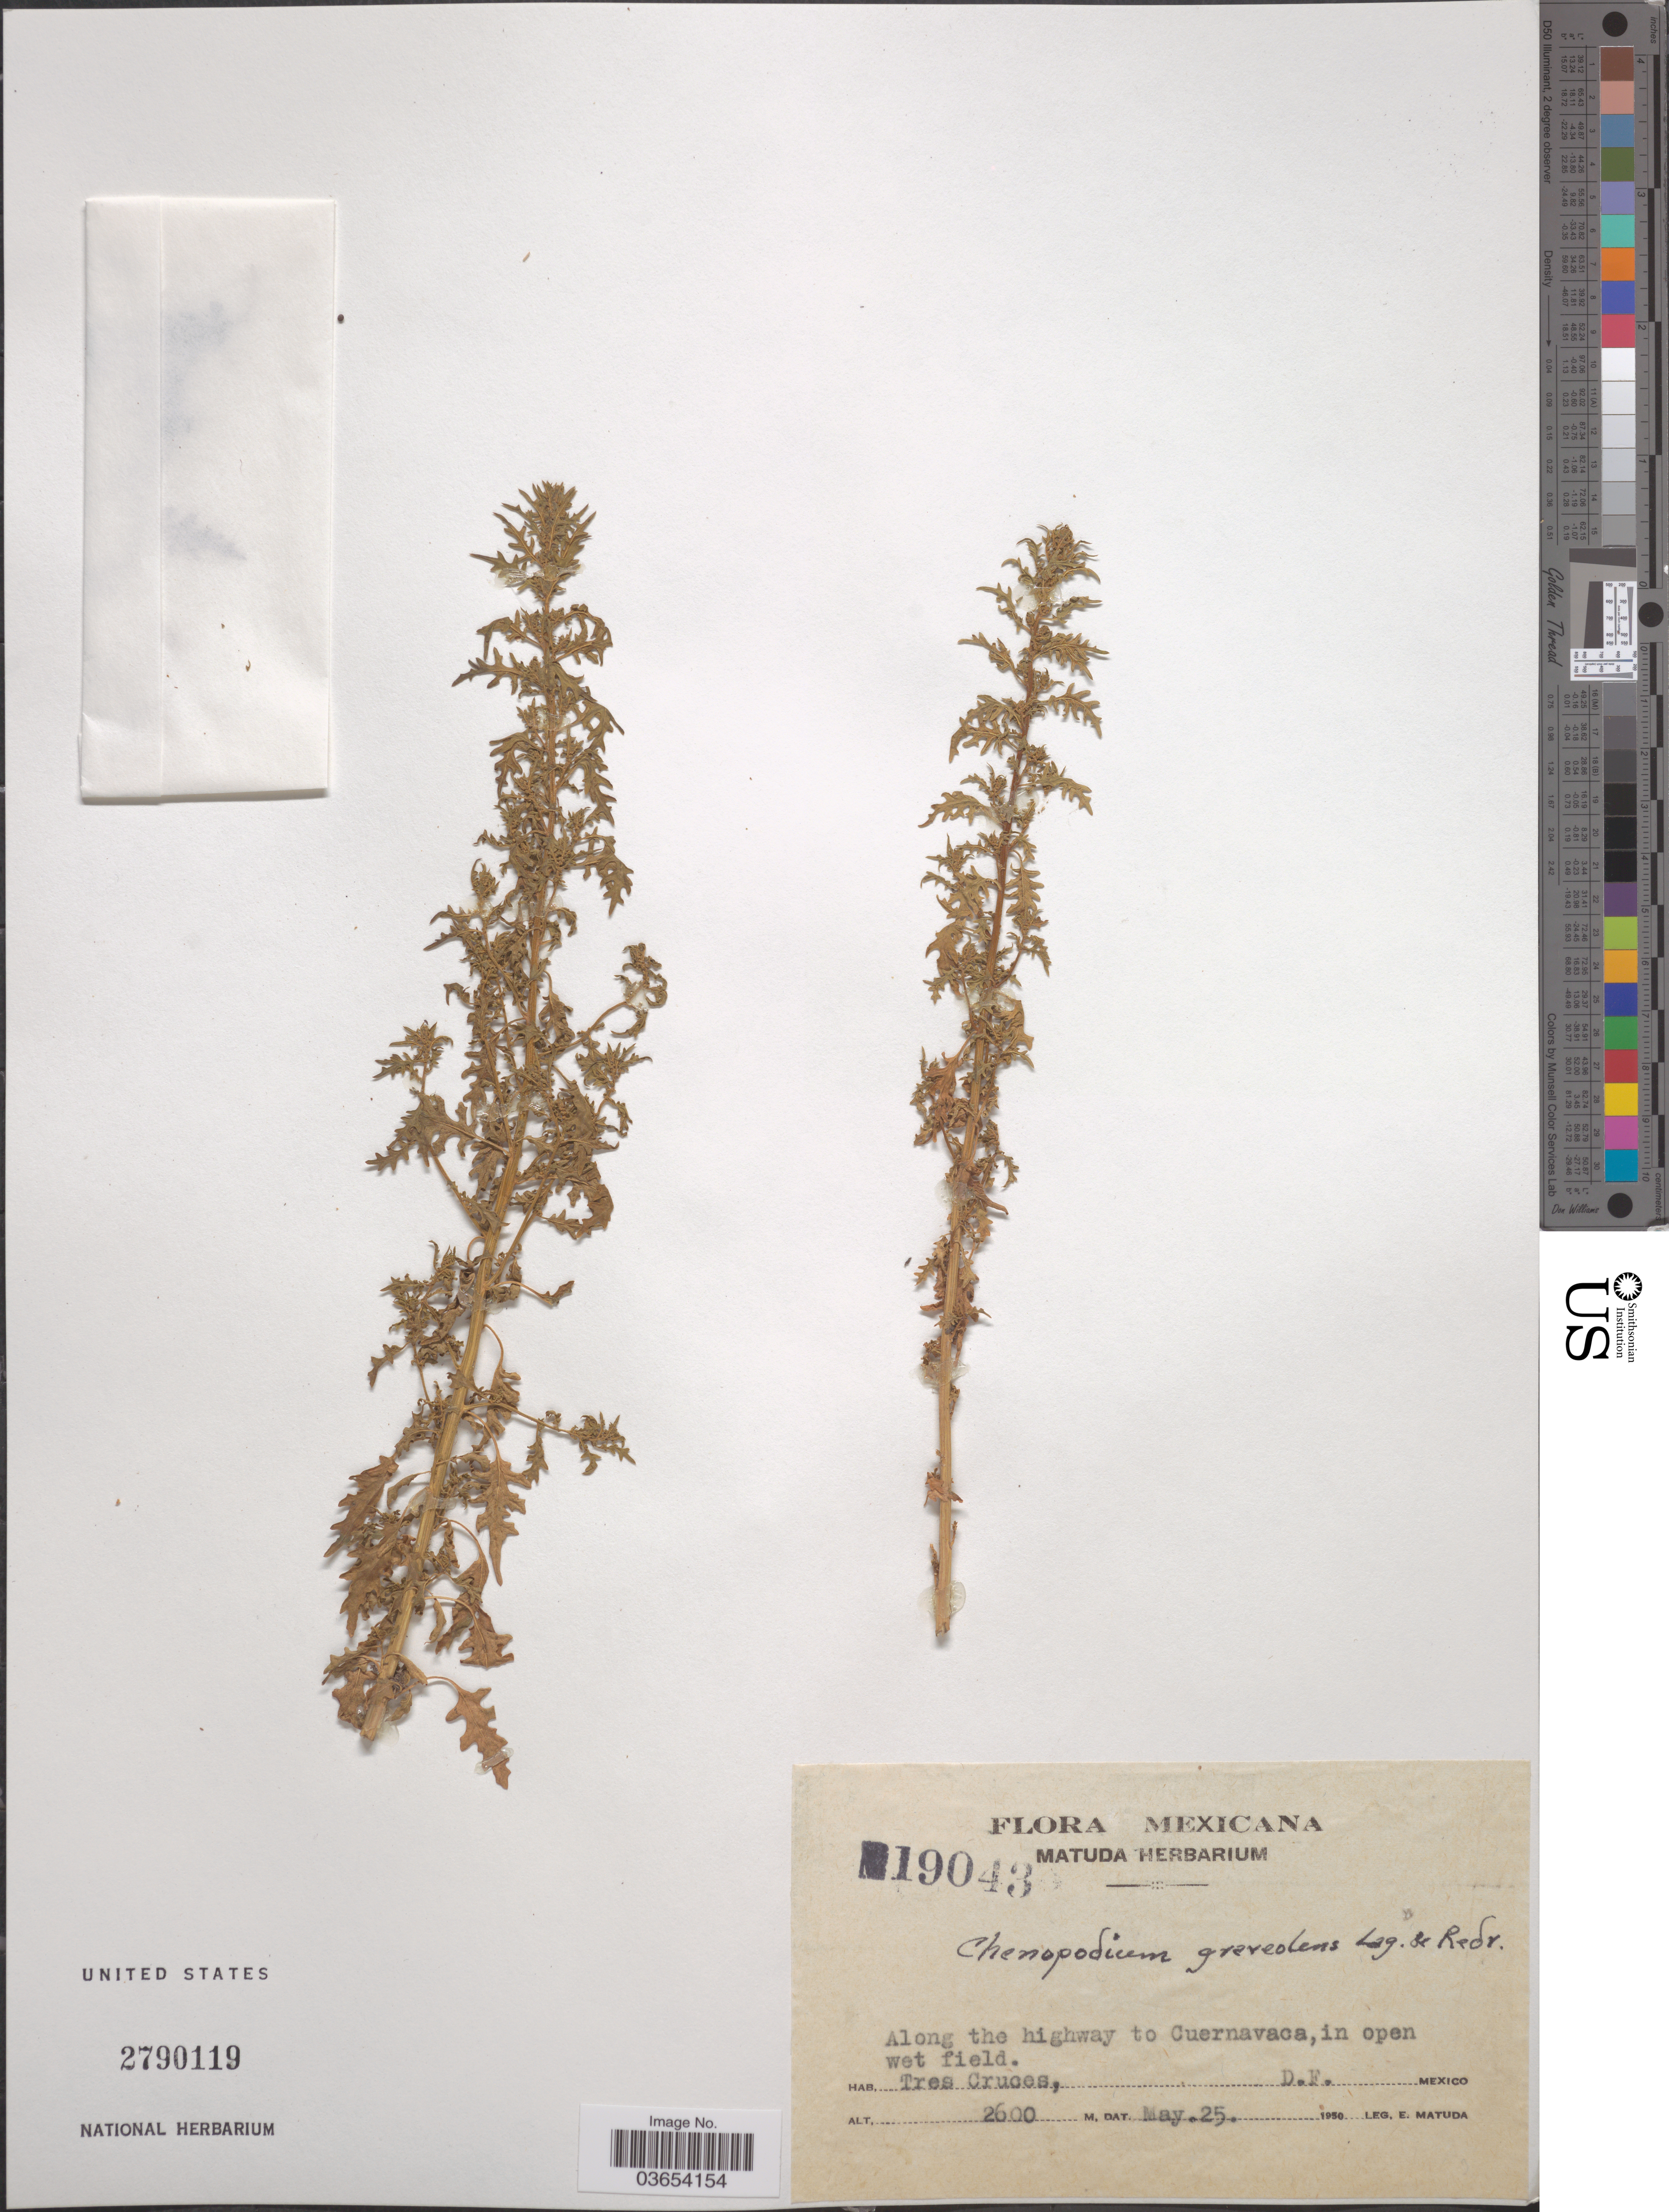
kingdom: Plantae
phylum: Tracheophyta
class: Magnoliopsida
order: Caryophyllales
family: Amaranthaceae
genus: Chenopodium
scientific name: Chenopodium graveolens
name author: Lag. & Rodr.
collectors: E. Matuda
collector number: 19043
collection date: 1950-05-25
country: Mexico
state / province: Distrito Federal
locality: Along the highway to Cuernavaca. Tres Cruces, D.F.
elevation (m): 2600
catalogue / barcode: US 2790119